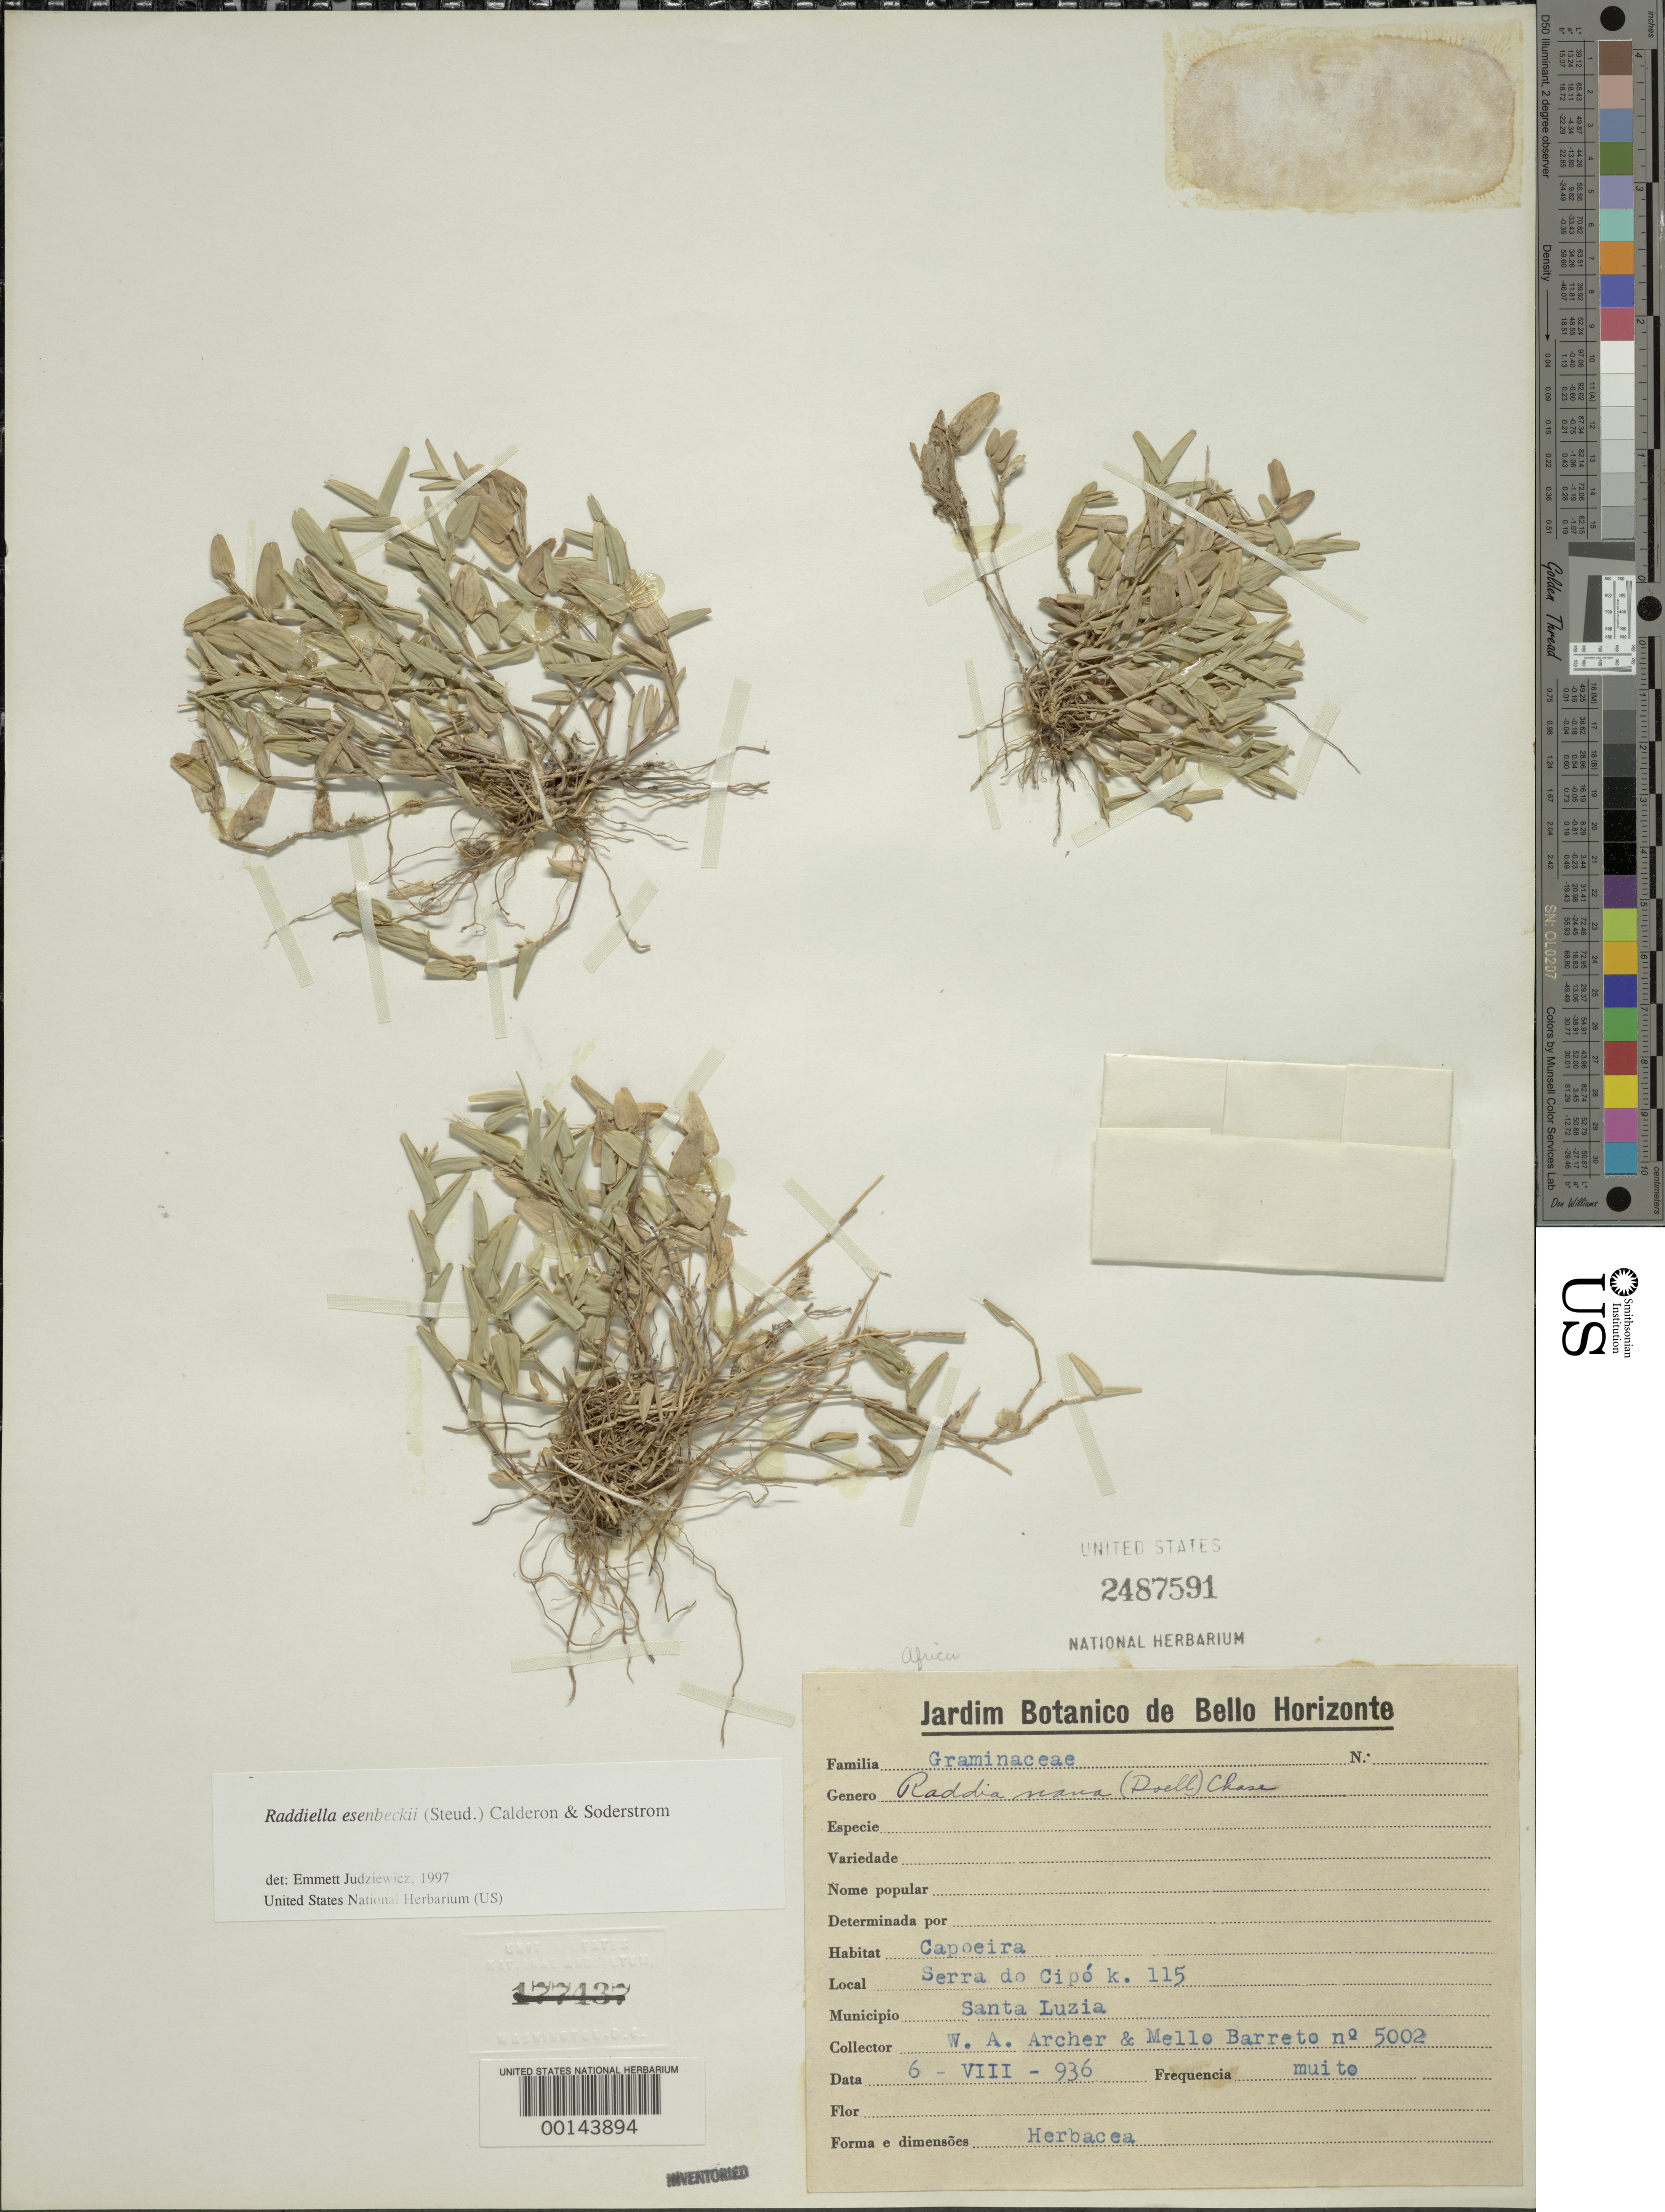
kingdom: Plantae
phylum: Tracheophyta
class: Liliopsida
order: Poales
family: Poaceae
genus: Raddia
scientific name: Raddia esenbeckii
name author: (Steud.) C. E. Calderón & Soderstr.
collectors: W. A. Archer & M. Barreto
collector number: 5002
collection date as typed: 06 Aug 1936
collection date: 1936-08-06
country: Cape Verde Islands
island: Santa Luzia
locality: Serra do Cipo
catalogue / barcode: US 2487591